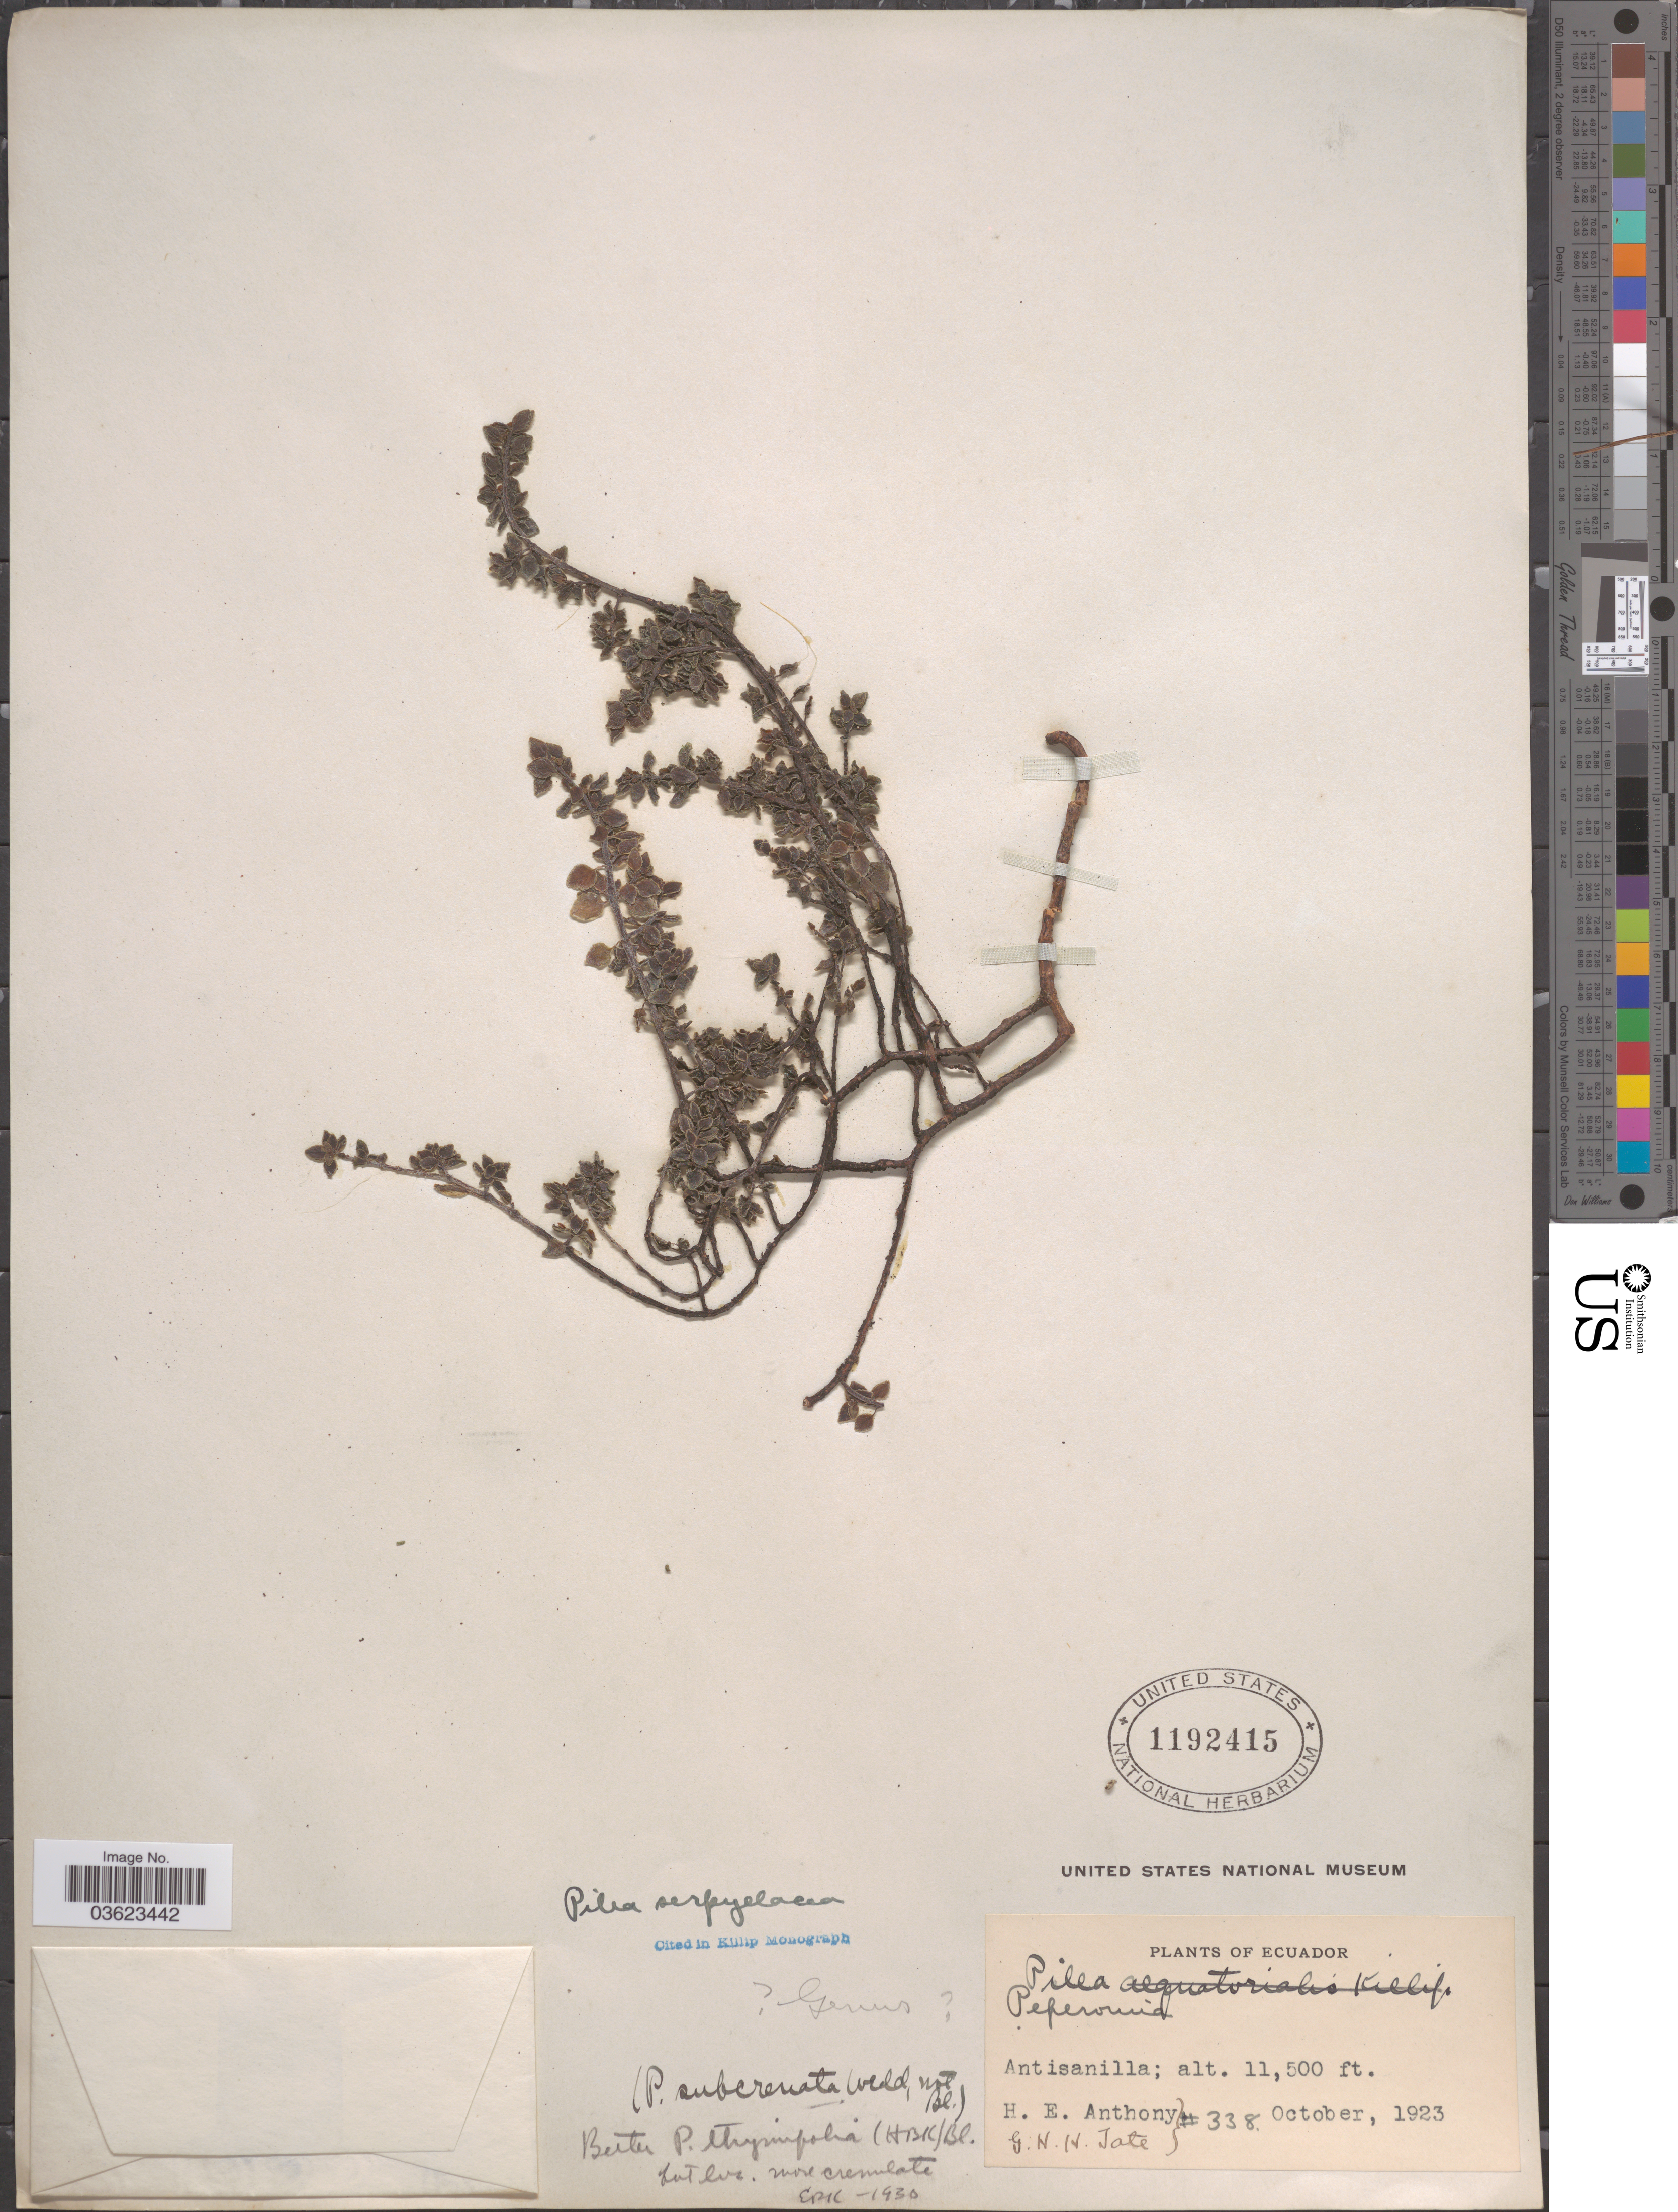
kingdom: Plantae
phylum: Tracheophyta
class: Magnoliopsida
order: Rosales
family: Urticaceae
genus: Pilea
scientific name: Pilea serpyllacea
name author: (Kunth) Liebm.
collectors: H. E. Anthony & G. H. H.Tate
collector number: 338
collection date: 1923-10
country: Ecuador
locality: Antisanilla.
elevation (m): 3505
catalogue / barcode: US 1192415